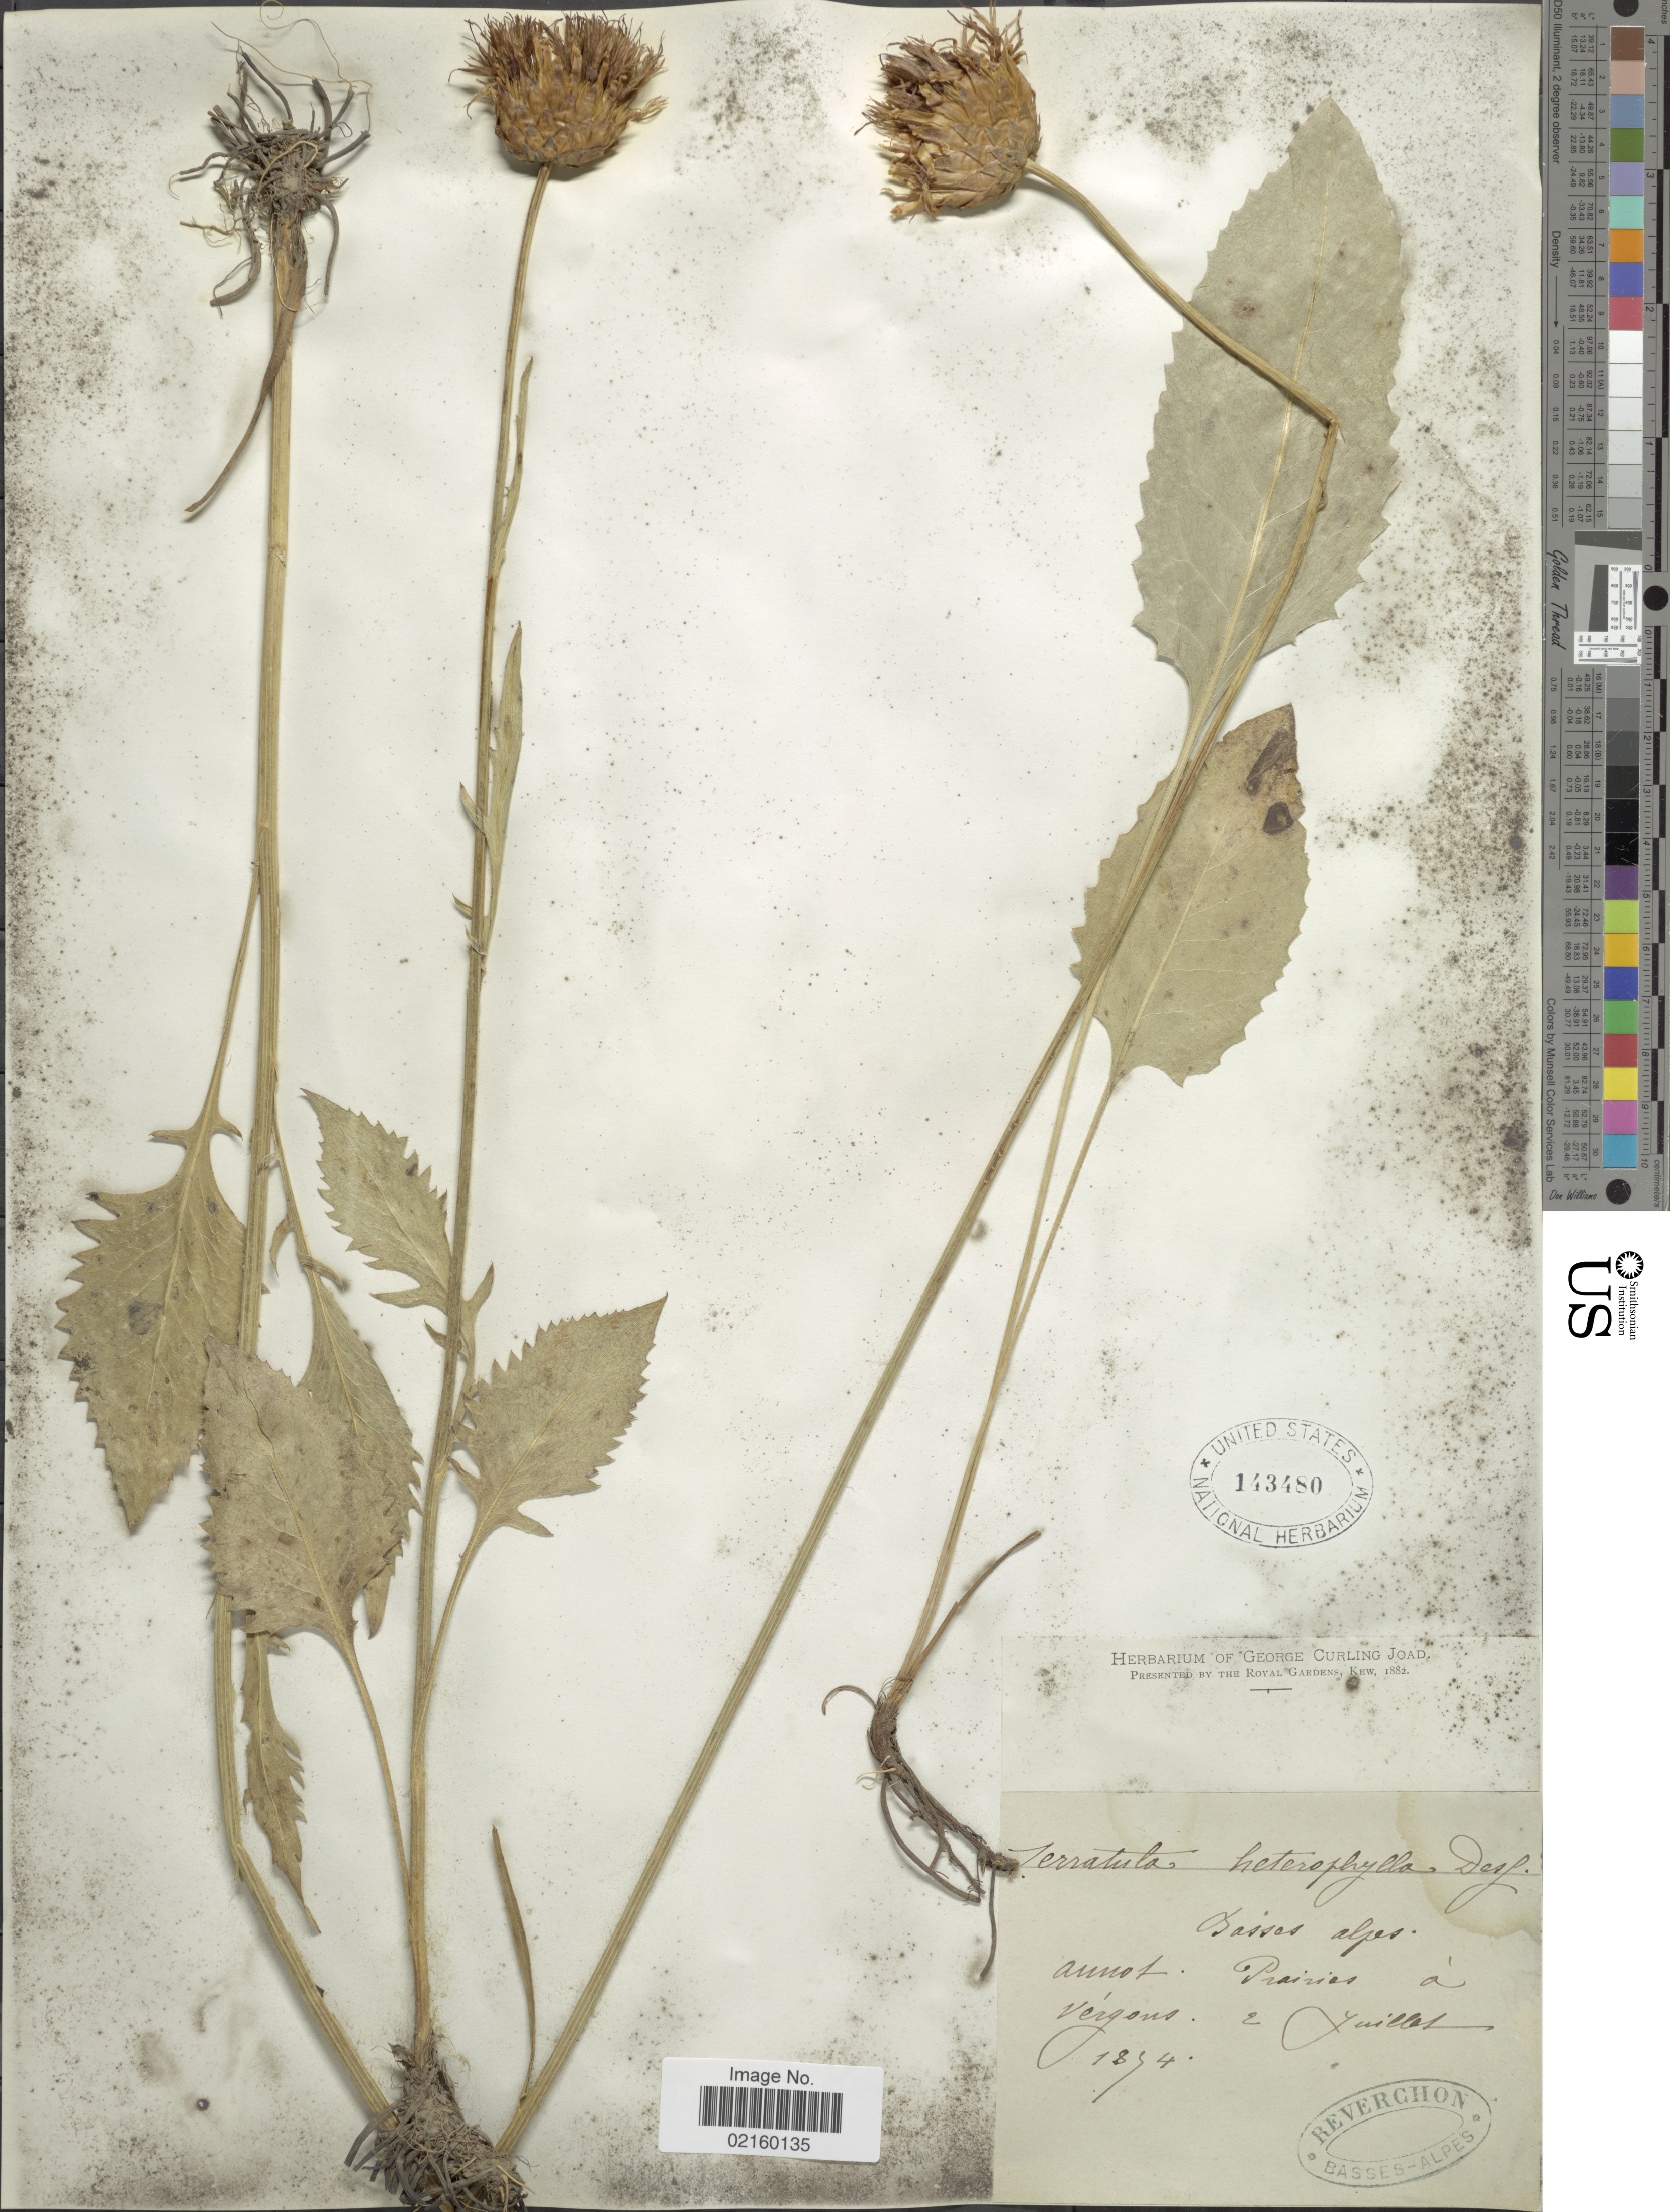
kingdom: Plantae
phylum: Tracheophyta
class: Magnoliopsida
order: Asterales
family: Asteraceae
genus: Klasea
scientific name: Klasea flavescens subsp. mucronata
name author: (Desf.) Cantó & Rivas Mart.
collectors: -. Reverchon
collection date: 1874-07-02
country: France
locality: Basses Alpes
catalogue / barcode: US 143480